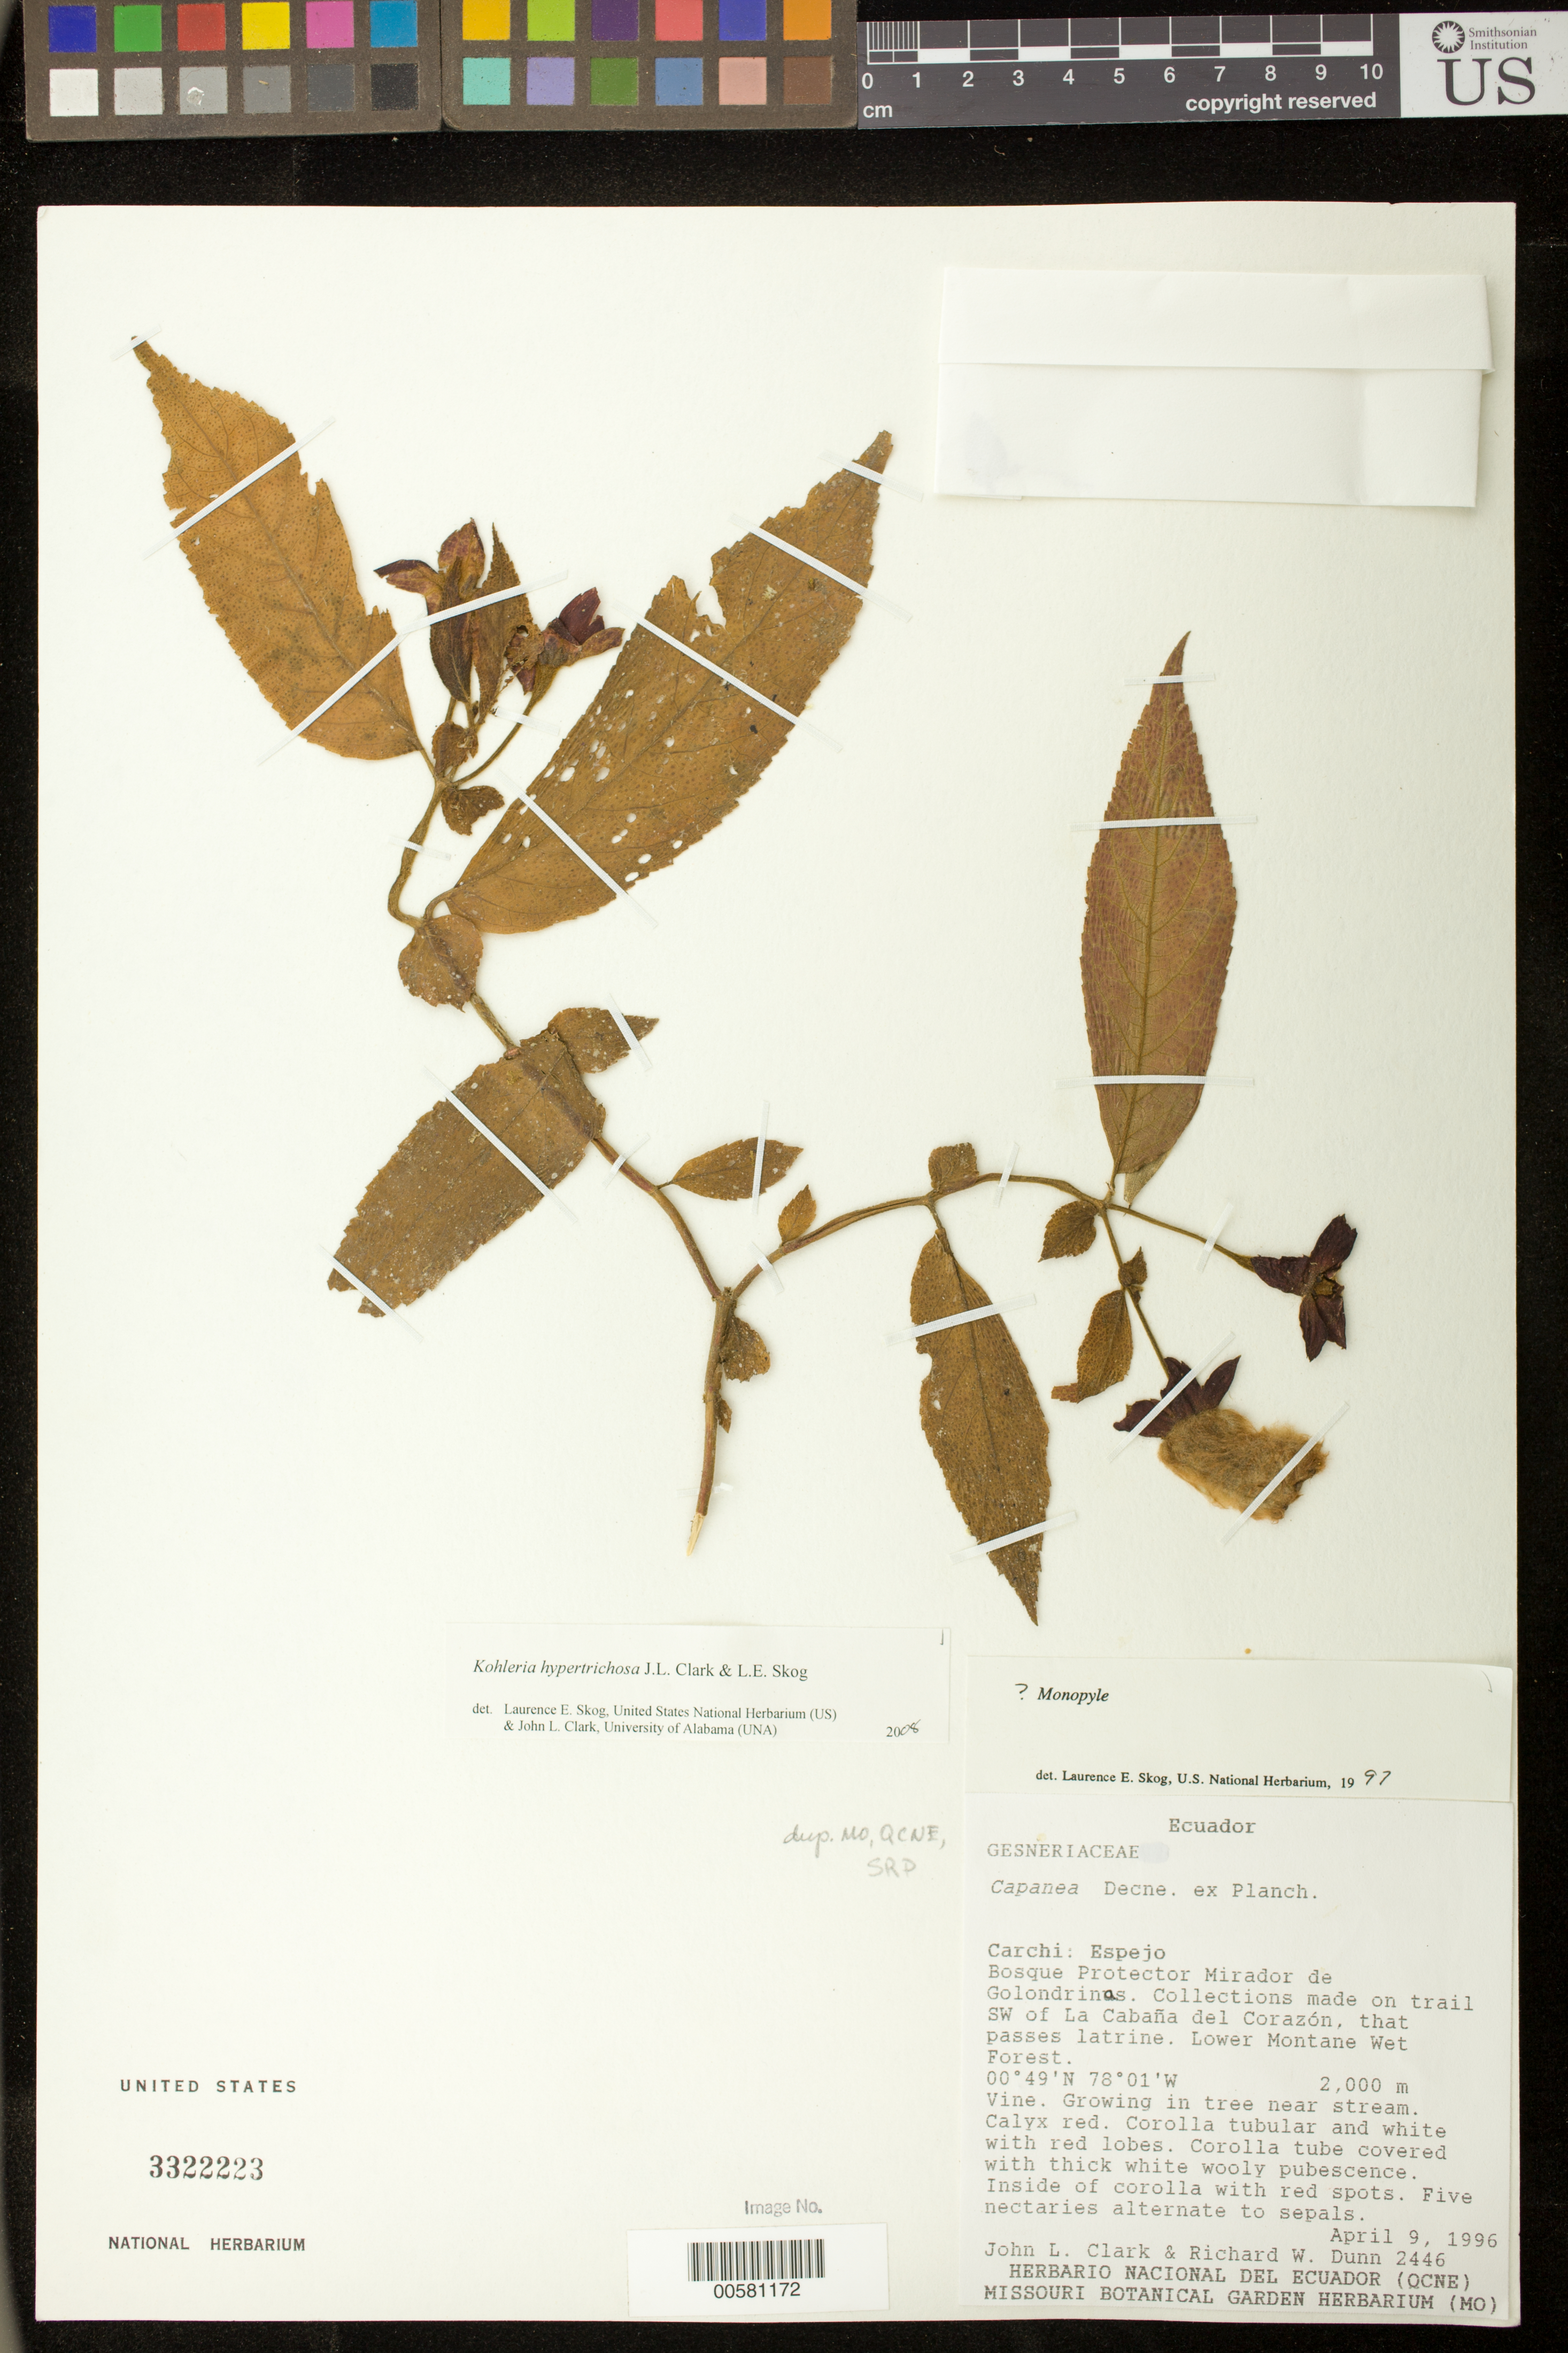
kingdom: Plantae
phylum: Tracheophyta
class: Magnoliopsida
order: Lamiales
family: Gesneriaceae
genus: Kohleria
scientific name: Kohleria hypertrichosa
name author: J.L. Clark & L.E. Skog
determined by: Clark, J. L.; Skog, Laurence E.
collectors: J. L. Clark & R. Dunn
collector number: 2446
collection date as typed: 09 Apr 1996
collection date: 1996-04-09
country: Ecuador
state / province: Carchi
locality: Espejo; Bosque Protector Mirador de Golondrinas; trail SW of La Cabaña del Corazón, that passes latrine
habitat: Lower montane wet forest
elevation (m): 2000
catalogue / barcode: US 3322223